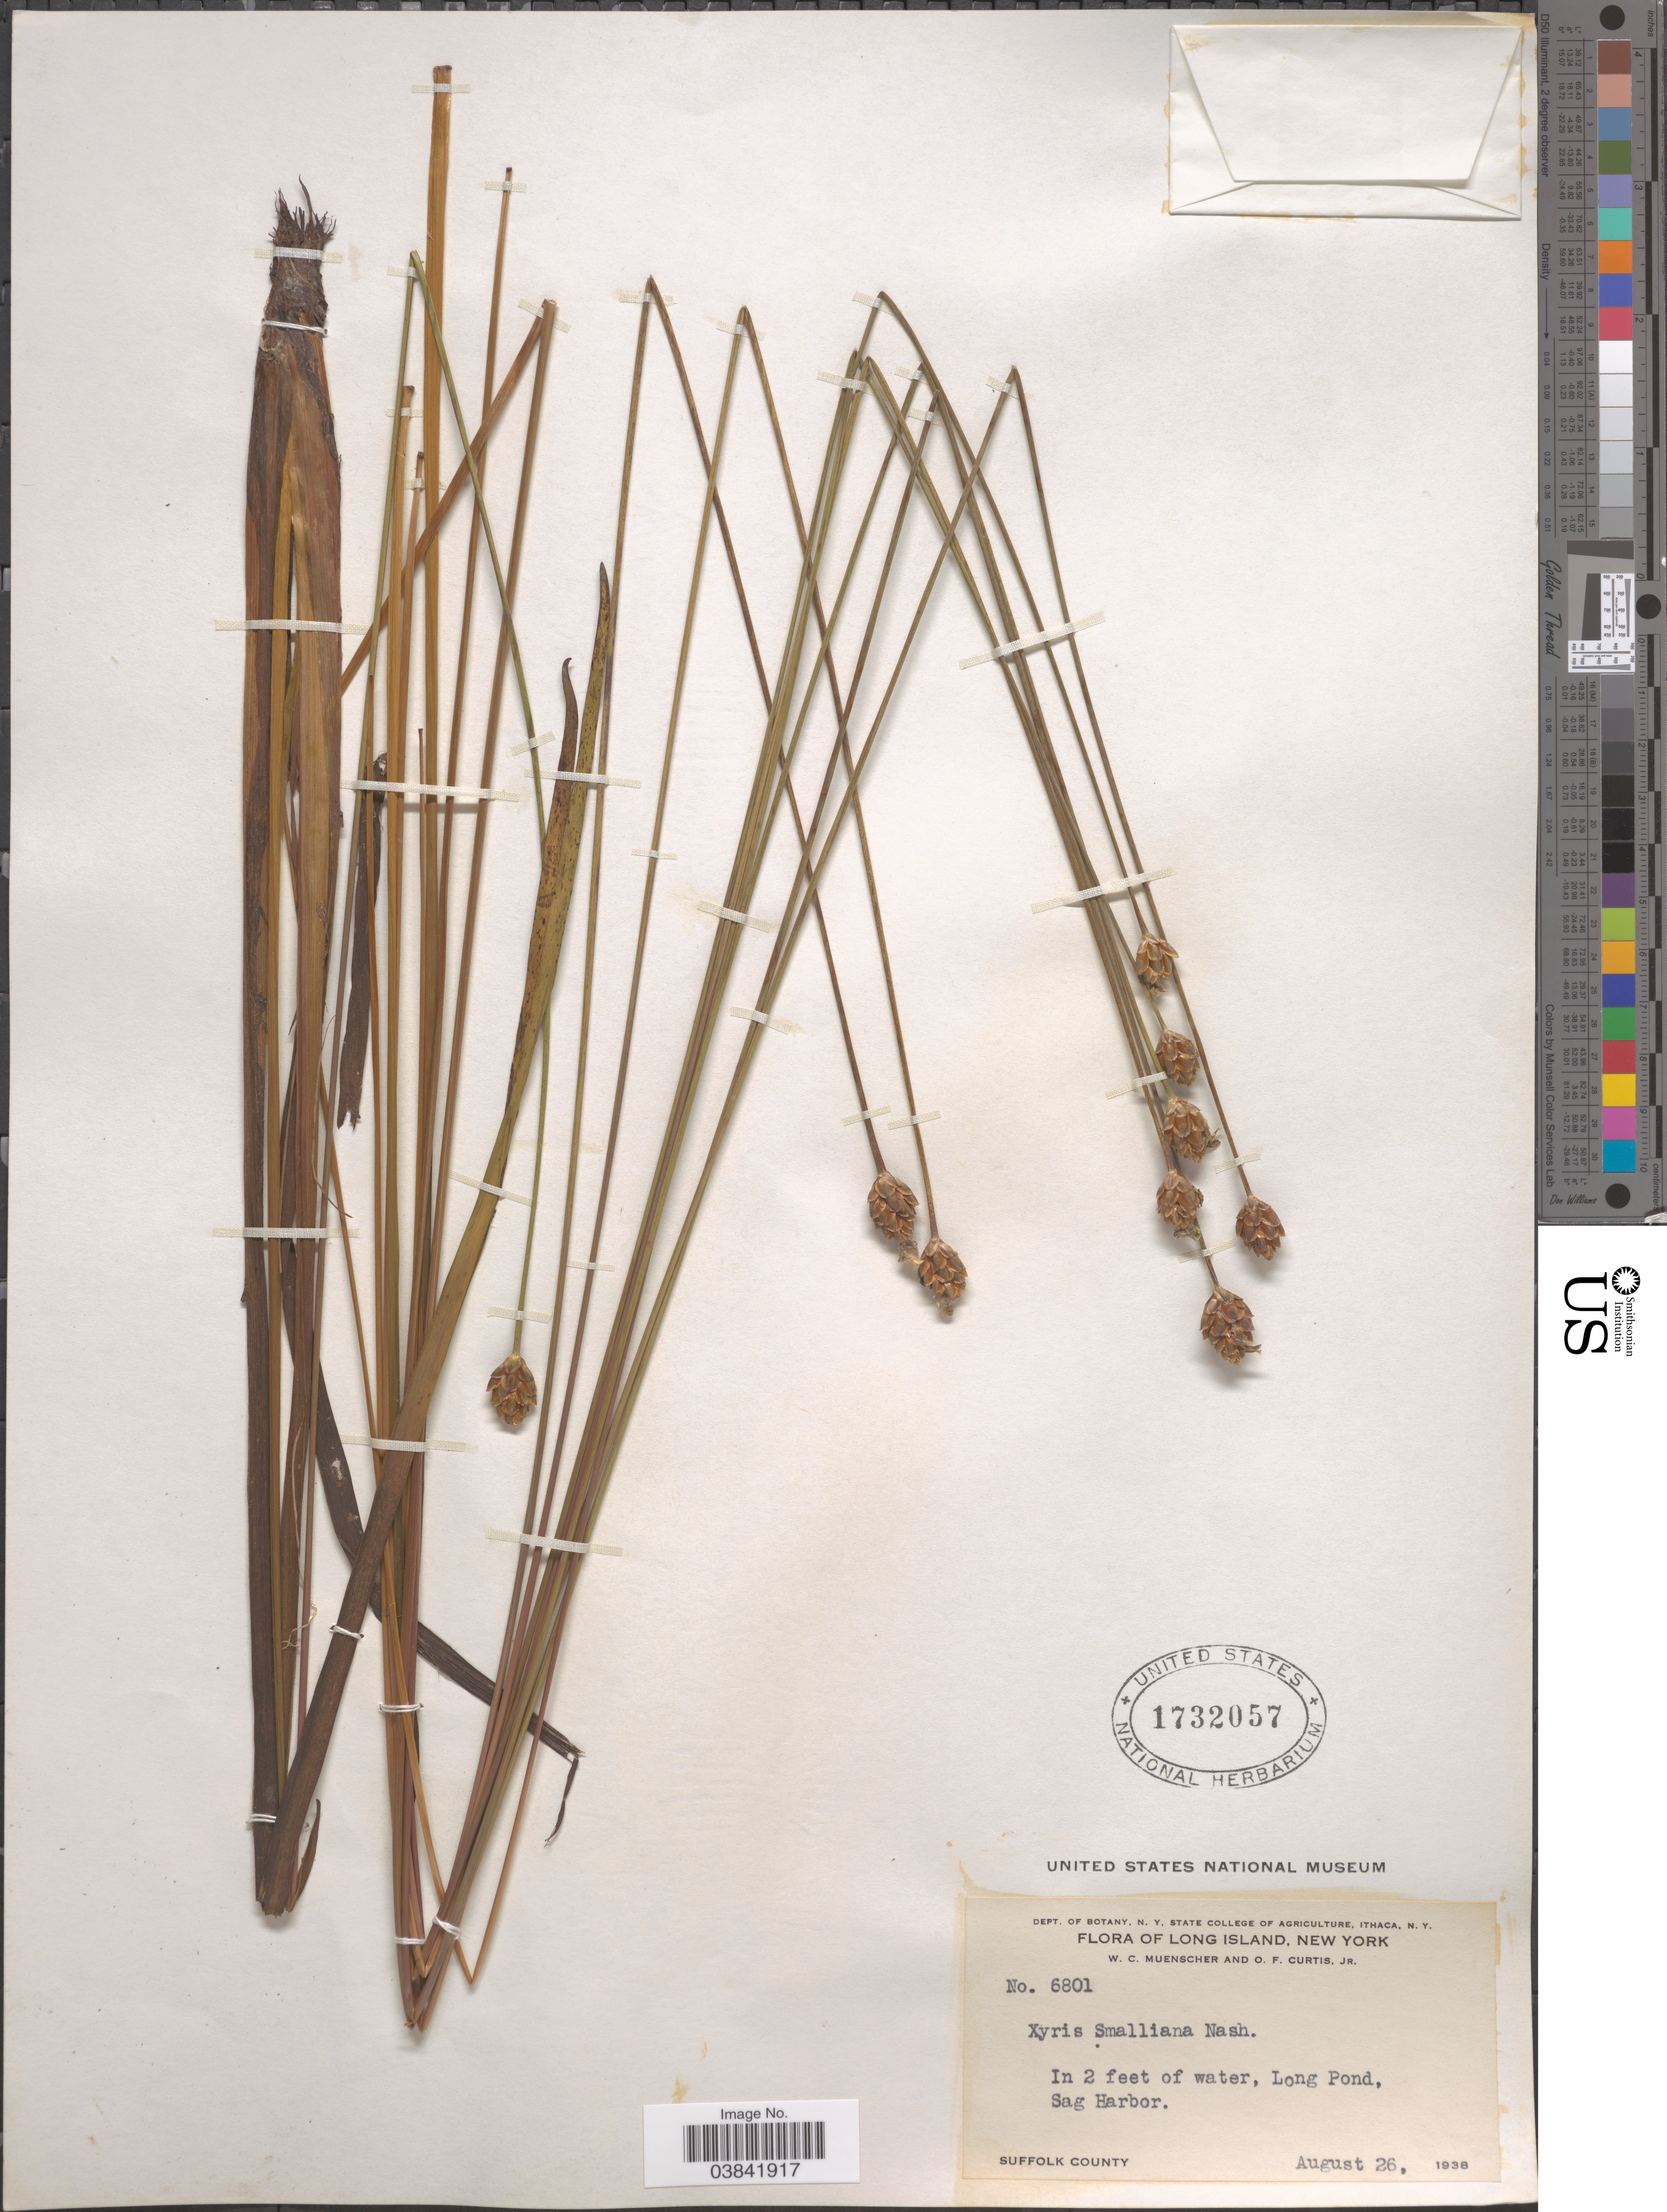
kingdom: Plantae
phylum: Tracheophyta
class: Liliopsida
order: Poales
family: Xyridaceae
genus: Xyris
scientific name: Xyris smalliana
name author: Nash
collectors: W. Muenscher & O. Curtis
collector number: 6801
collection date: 1938-08-26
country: United States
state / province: New York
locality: Long Island. In 2 feet of water, Long Pond, Sag Harbor. Suffolk County.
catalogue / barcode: US 1732057